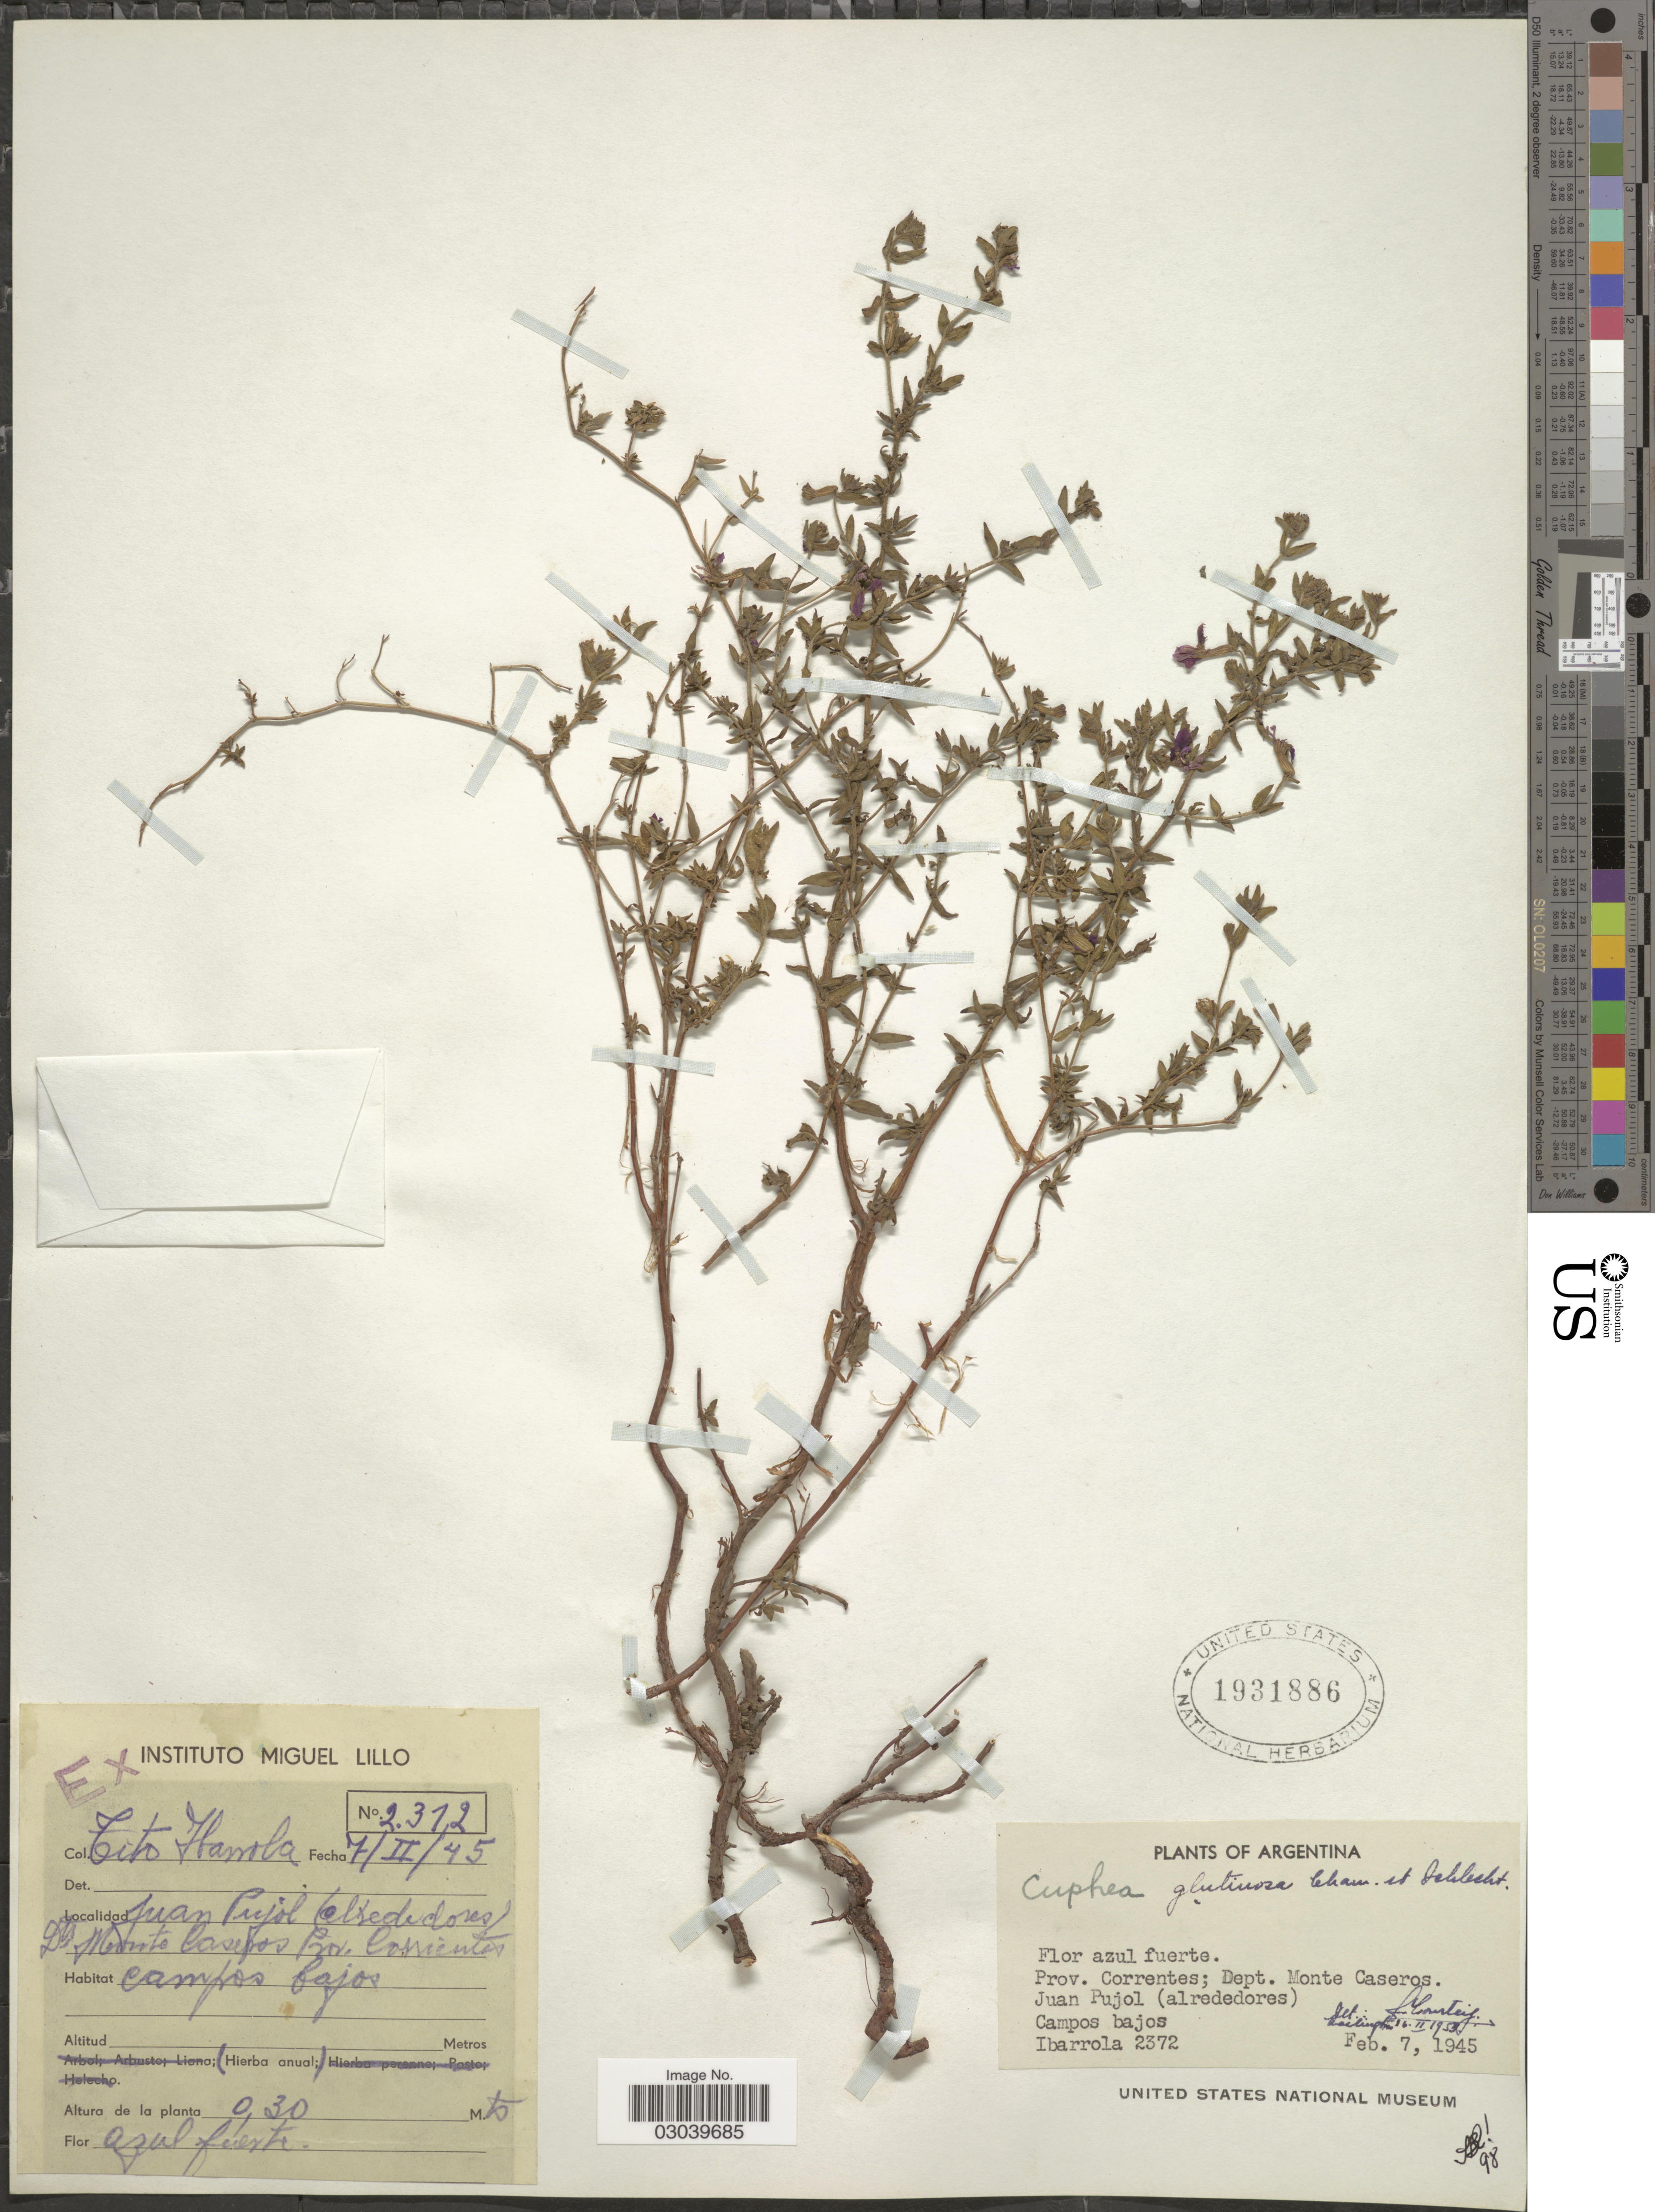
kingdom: Plantae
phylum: Tracheophyta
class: Magnoliopsida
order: Myrtales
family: Lythraceae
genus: Cuphea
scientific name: Cuphea glutinosa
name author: Cham. & Schltdl.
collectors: T. Ybarrola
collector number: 2372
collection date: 1945-02-07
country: Argentina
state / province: Corrientes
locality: Prov. Correntes; Dept. Monte Caseros. Juan Pujol (alrededores).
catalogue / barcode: US 1931886